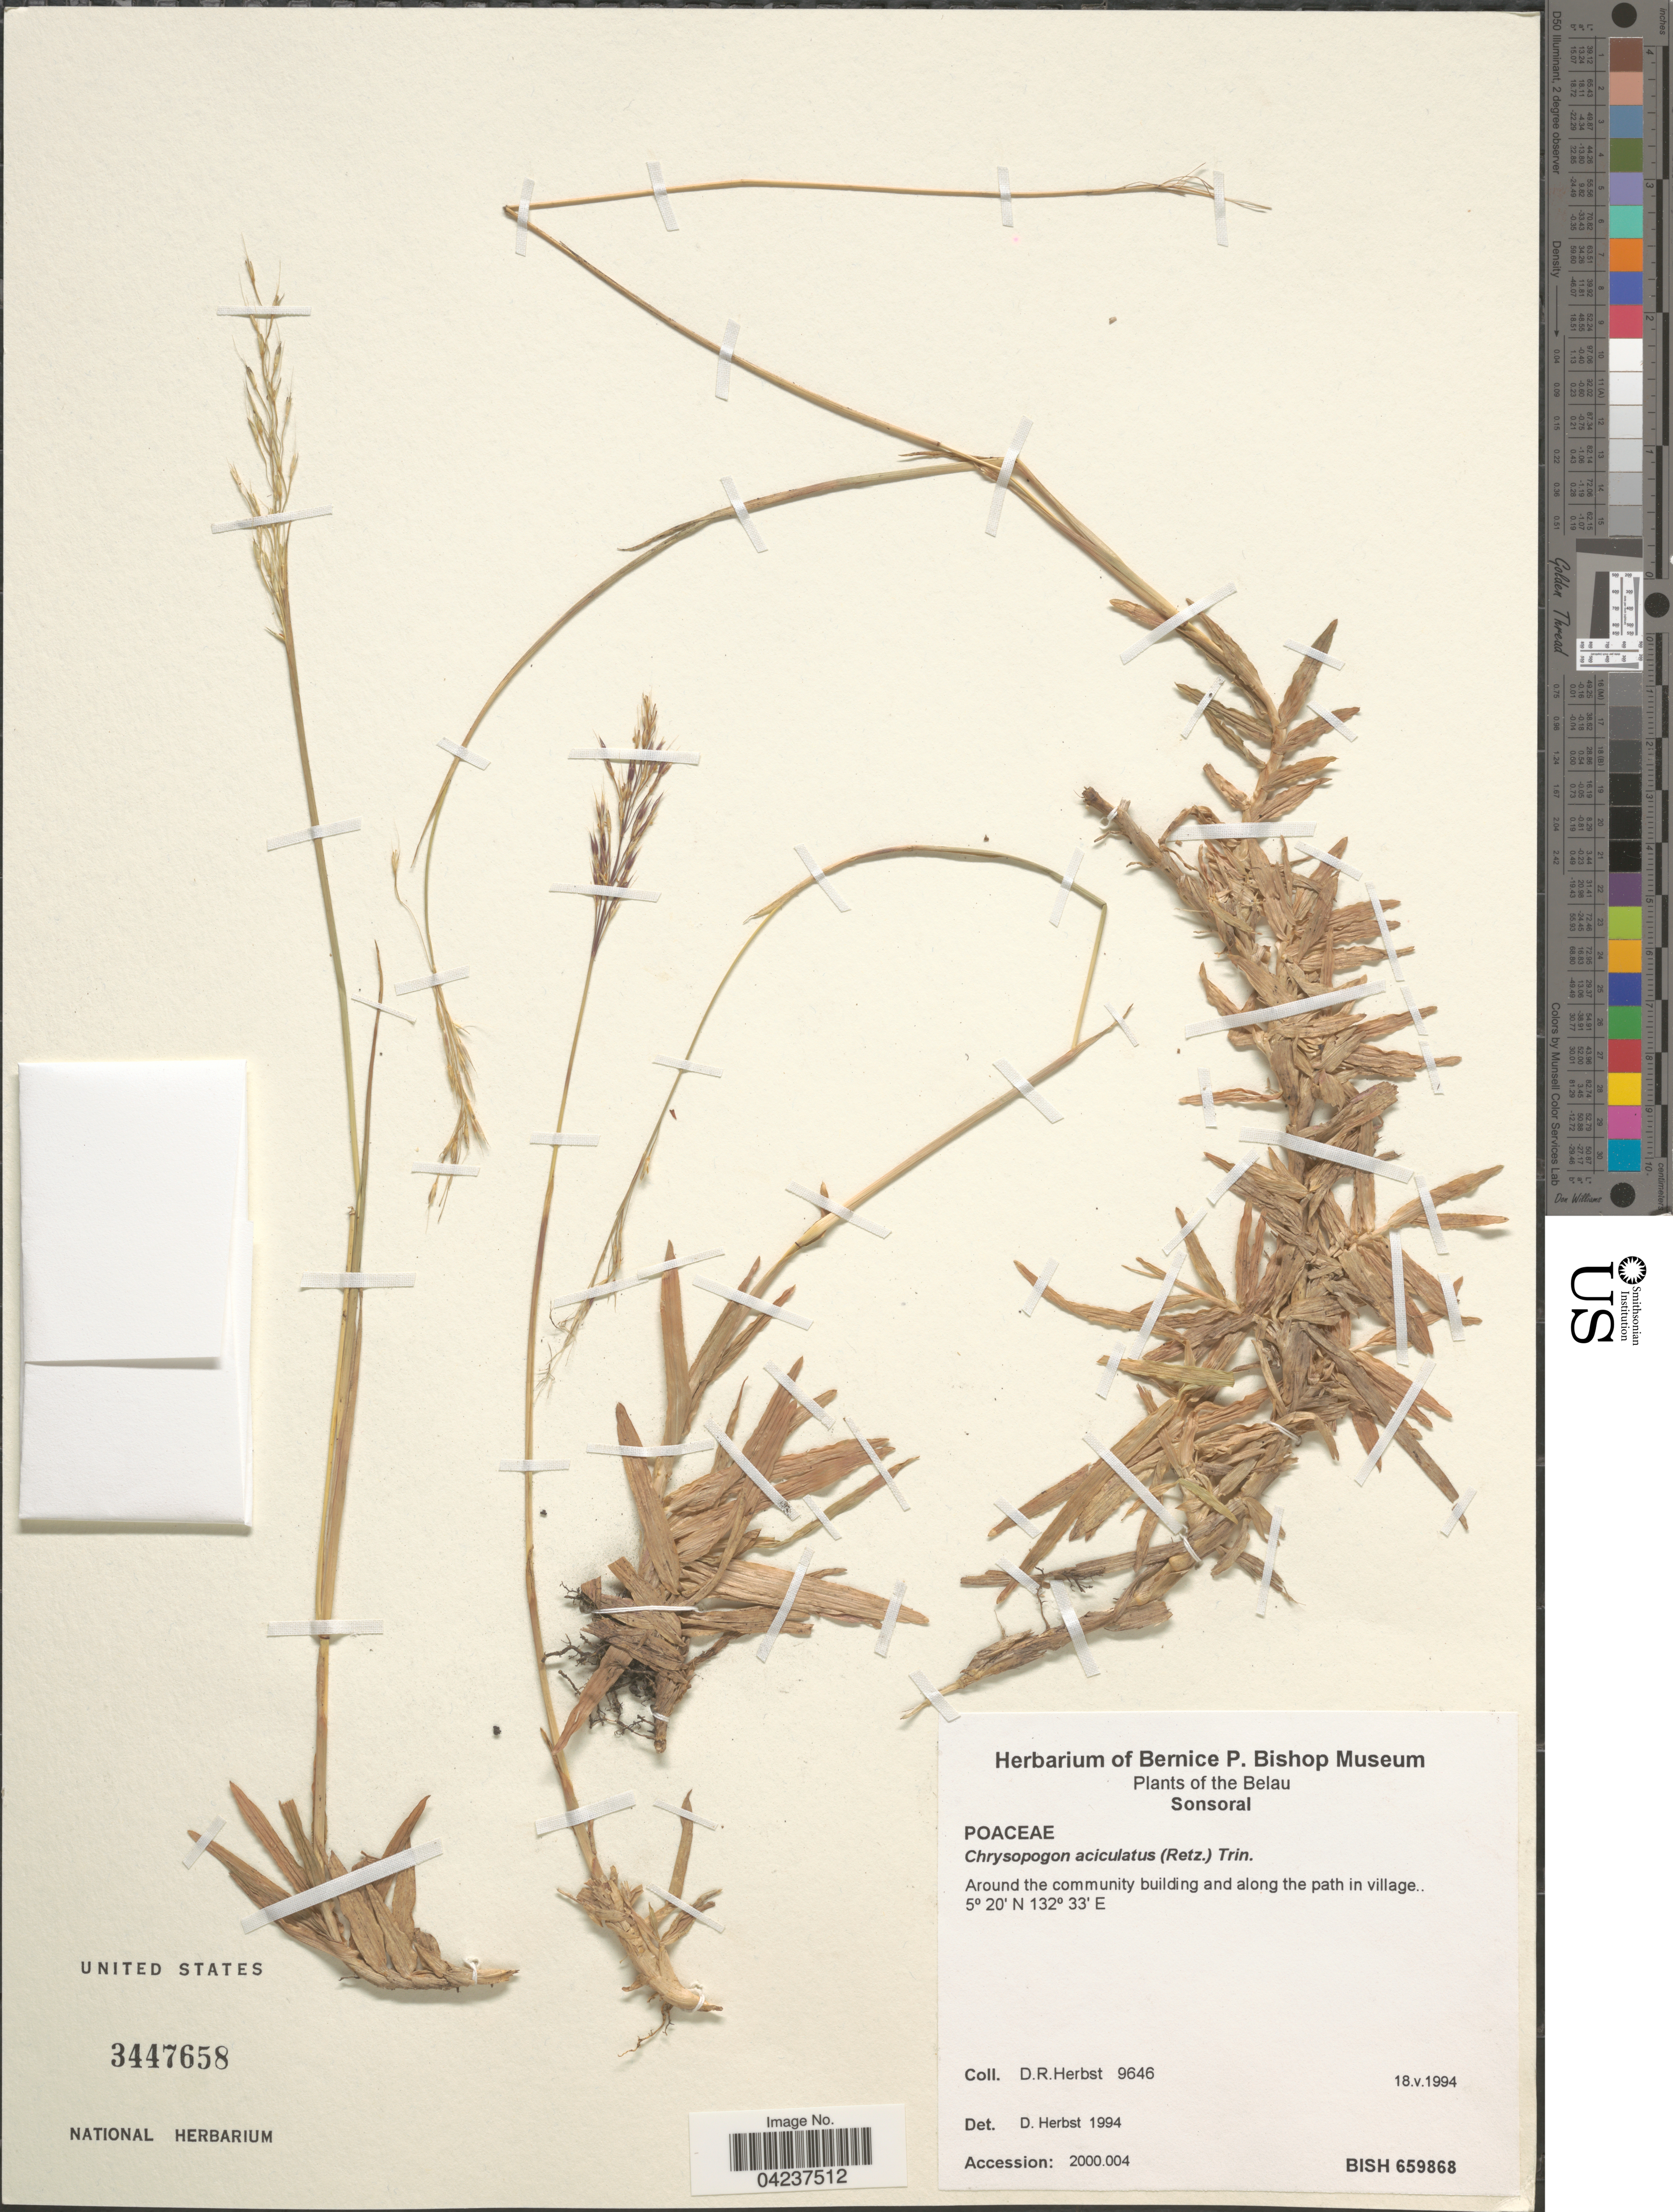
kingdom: Plantae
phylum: Tracheophyta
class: Liliopsida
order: Poales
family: Poaceae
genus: Chrysopogon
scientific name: Chrysopogon aciculatus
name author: (Retz.) Trin.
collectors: D. R. Herbst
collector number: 9646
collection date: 1994-05-18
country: Palau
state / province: Belau Outliers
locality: Sonsoral. Around the community building and along the path in village.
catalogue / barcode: US 3447658